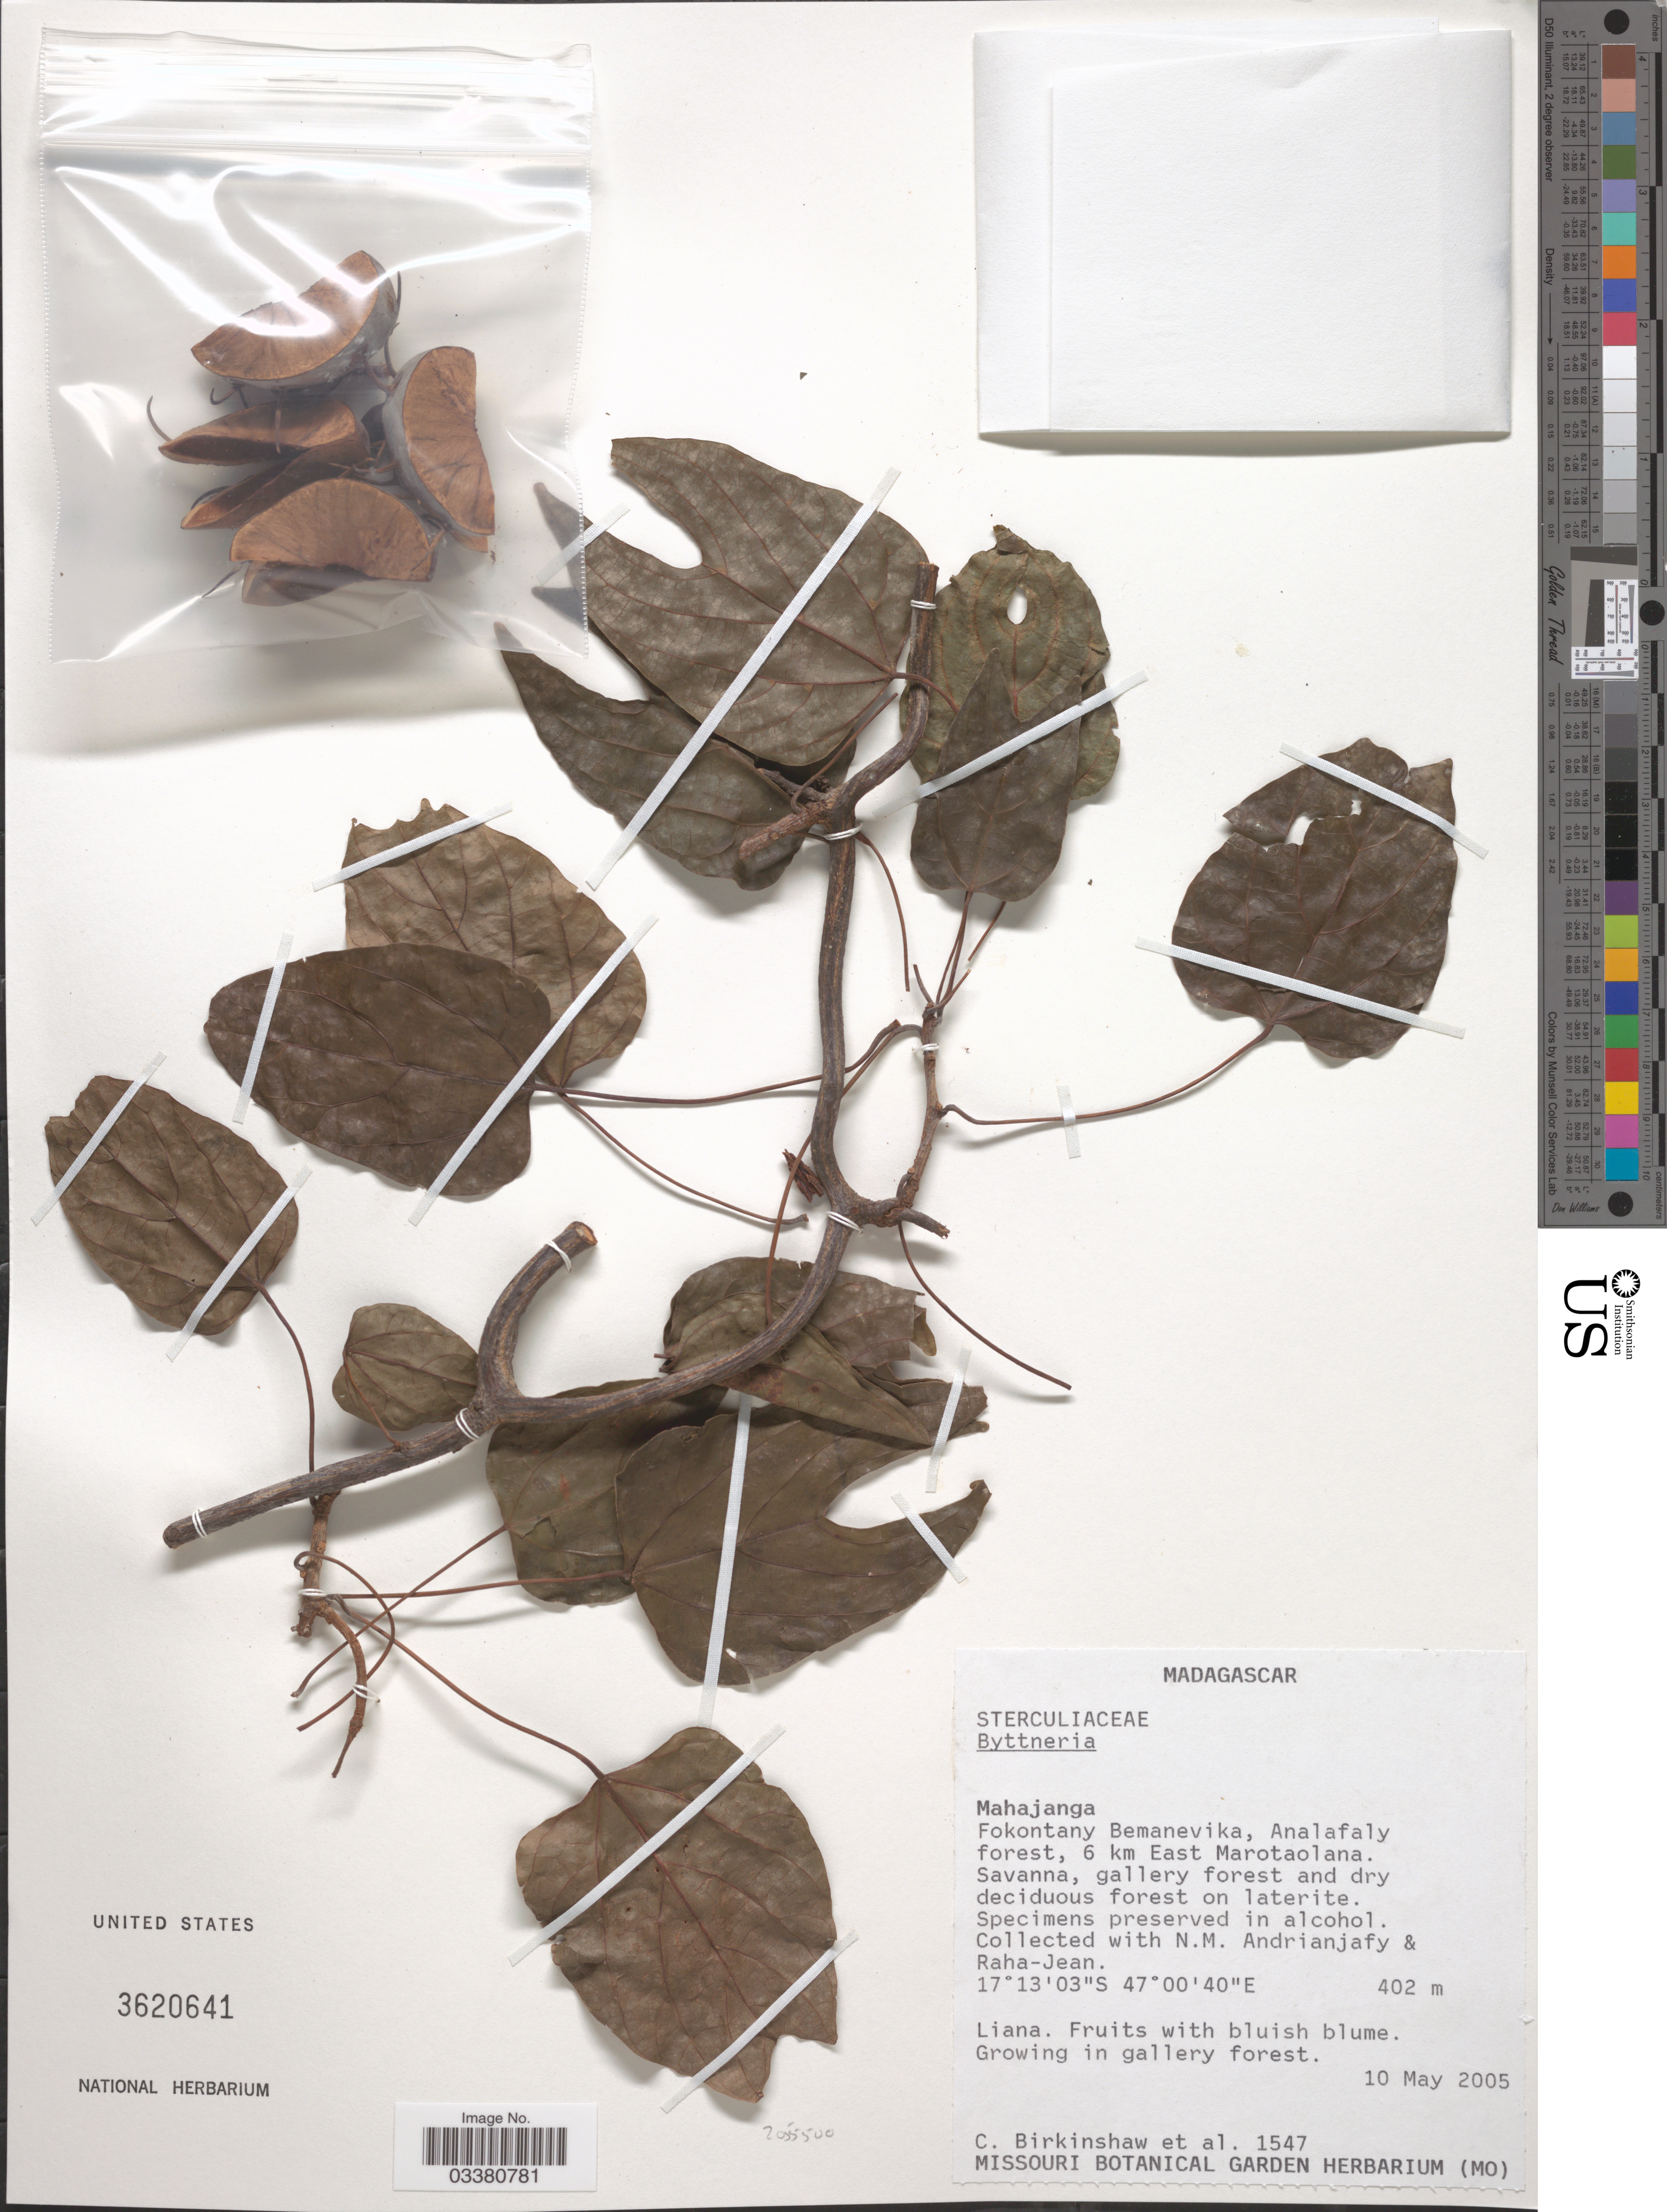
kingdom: Plantae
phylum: Tracheophyta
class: Magnoliopsida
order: Malvales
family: Malvaceae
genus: Byttneria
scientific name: Byttneria sp.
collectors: C. R. Birkinshaw, N. M. Andrianjafy & -. Raha-Jean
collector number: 1547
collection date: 2005-05-10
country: Madagascar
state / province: Betsiboka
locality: Fokontany Bemanevika, Analafaly forest, 6 km East Marotaolana.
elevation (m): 402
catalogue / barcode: US 3620641